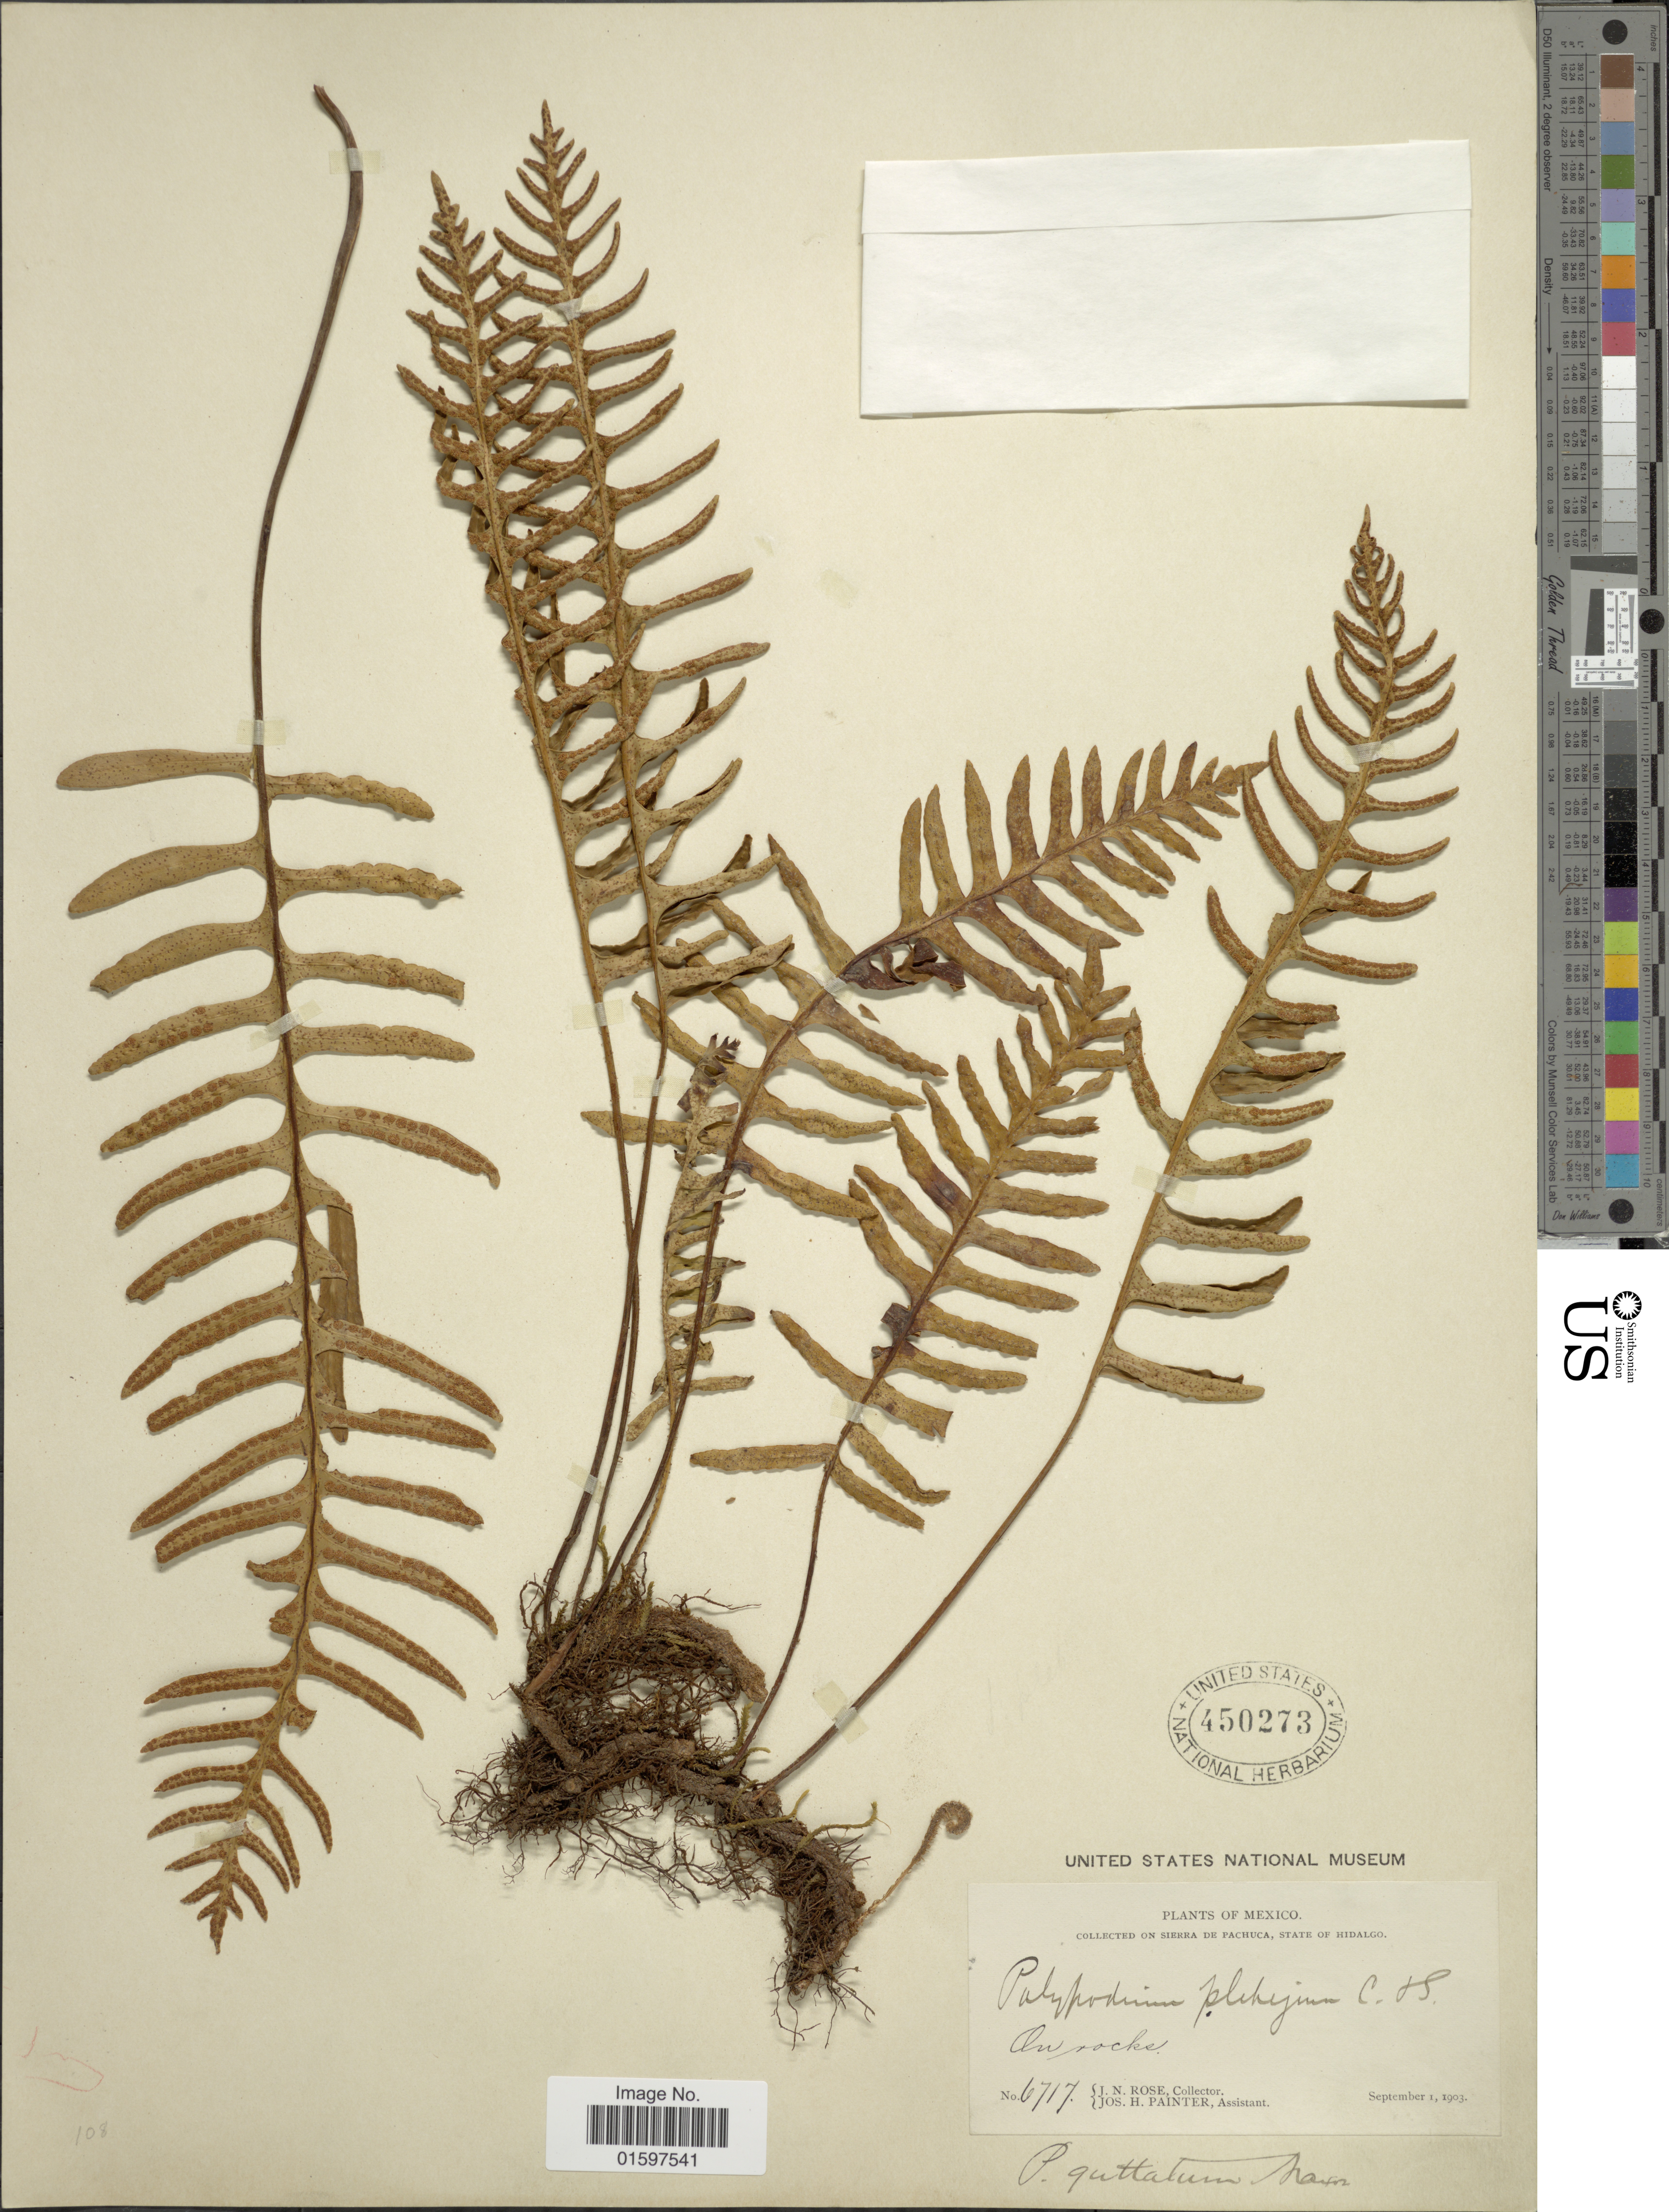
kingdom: Plantae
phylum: Tracheophyta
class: Polypodiopsida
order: Polypodiales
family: Polypodiaceae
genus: Pleopeltis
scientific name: Pleopeltis guttata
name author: (Maxon) E.G. Andrews & Windham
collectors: J. N. Rose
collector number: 6717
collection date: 1903-09-01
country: Mexico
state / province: Hidalgo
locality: Sierra de Pachuca, state of Hidalgo, on rocks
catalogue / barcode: US 450273